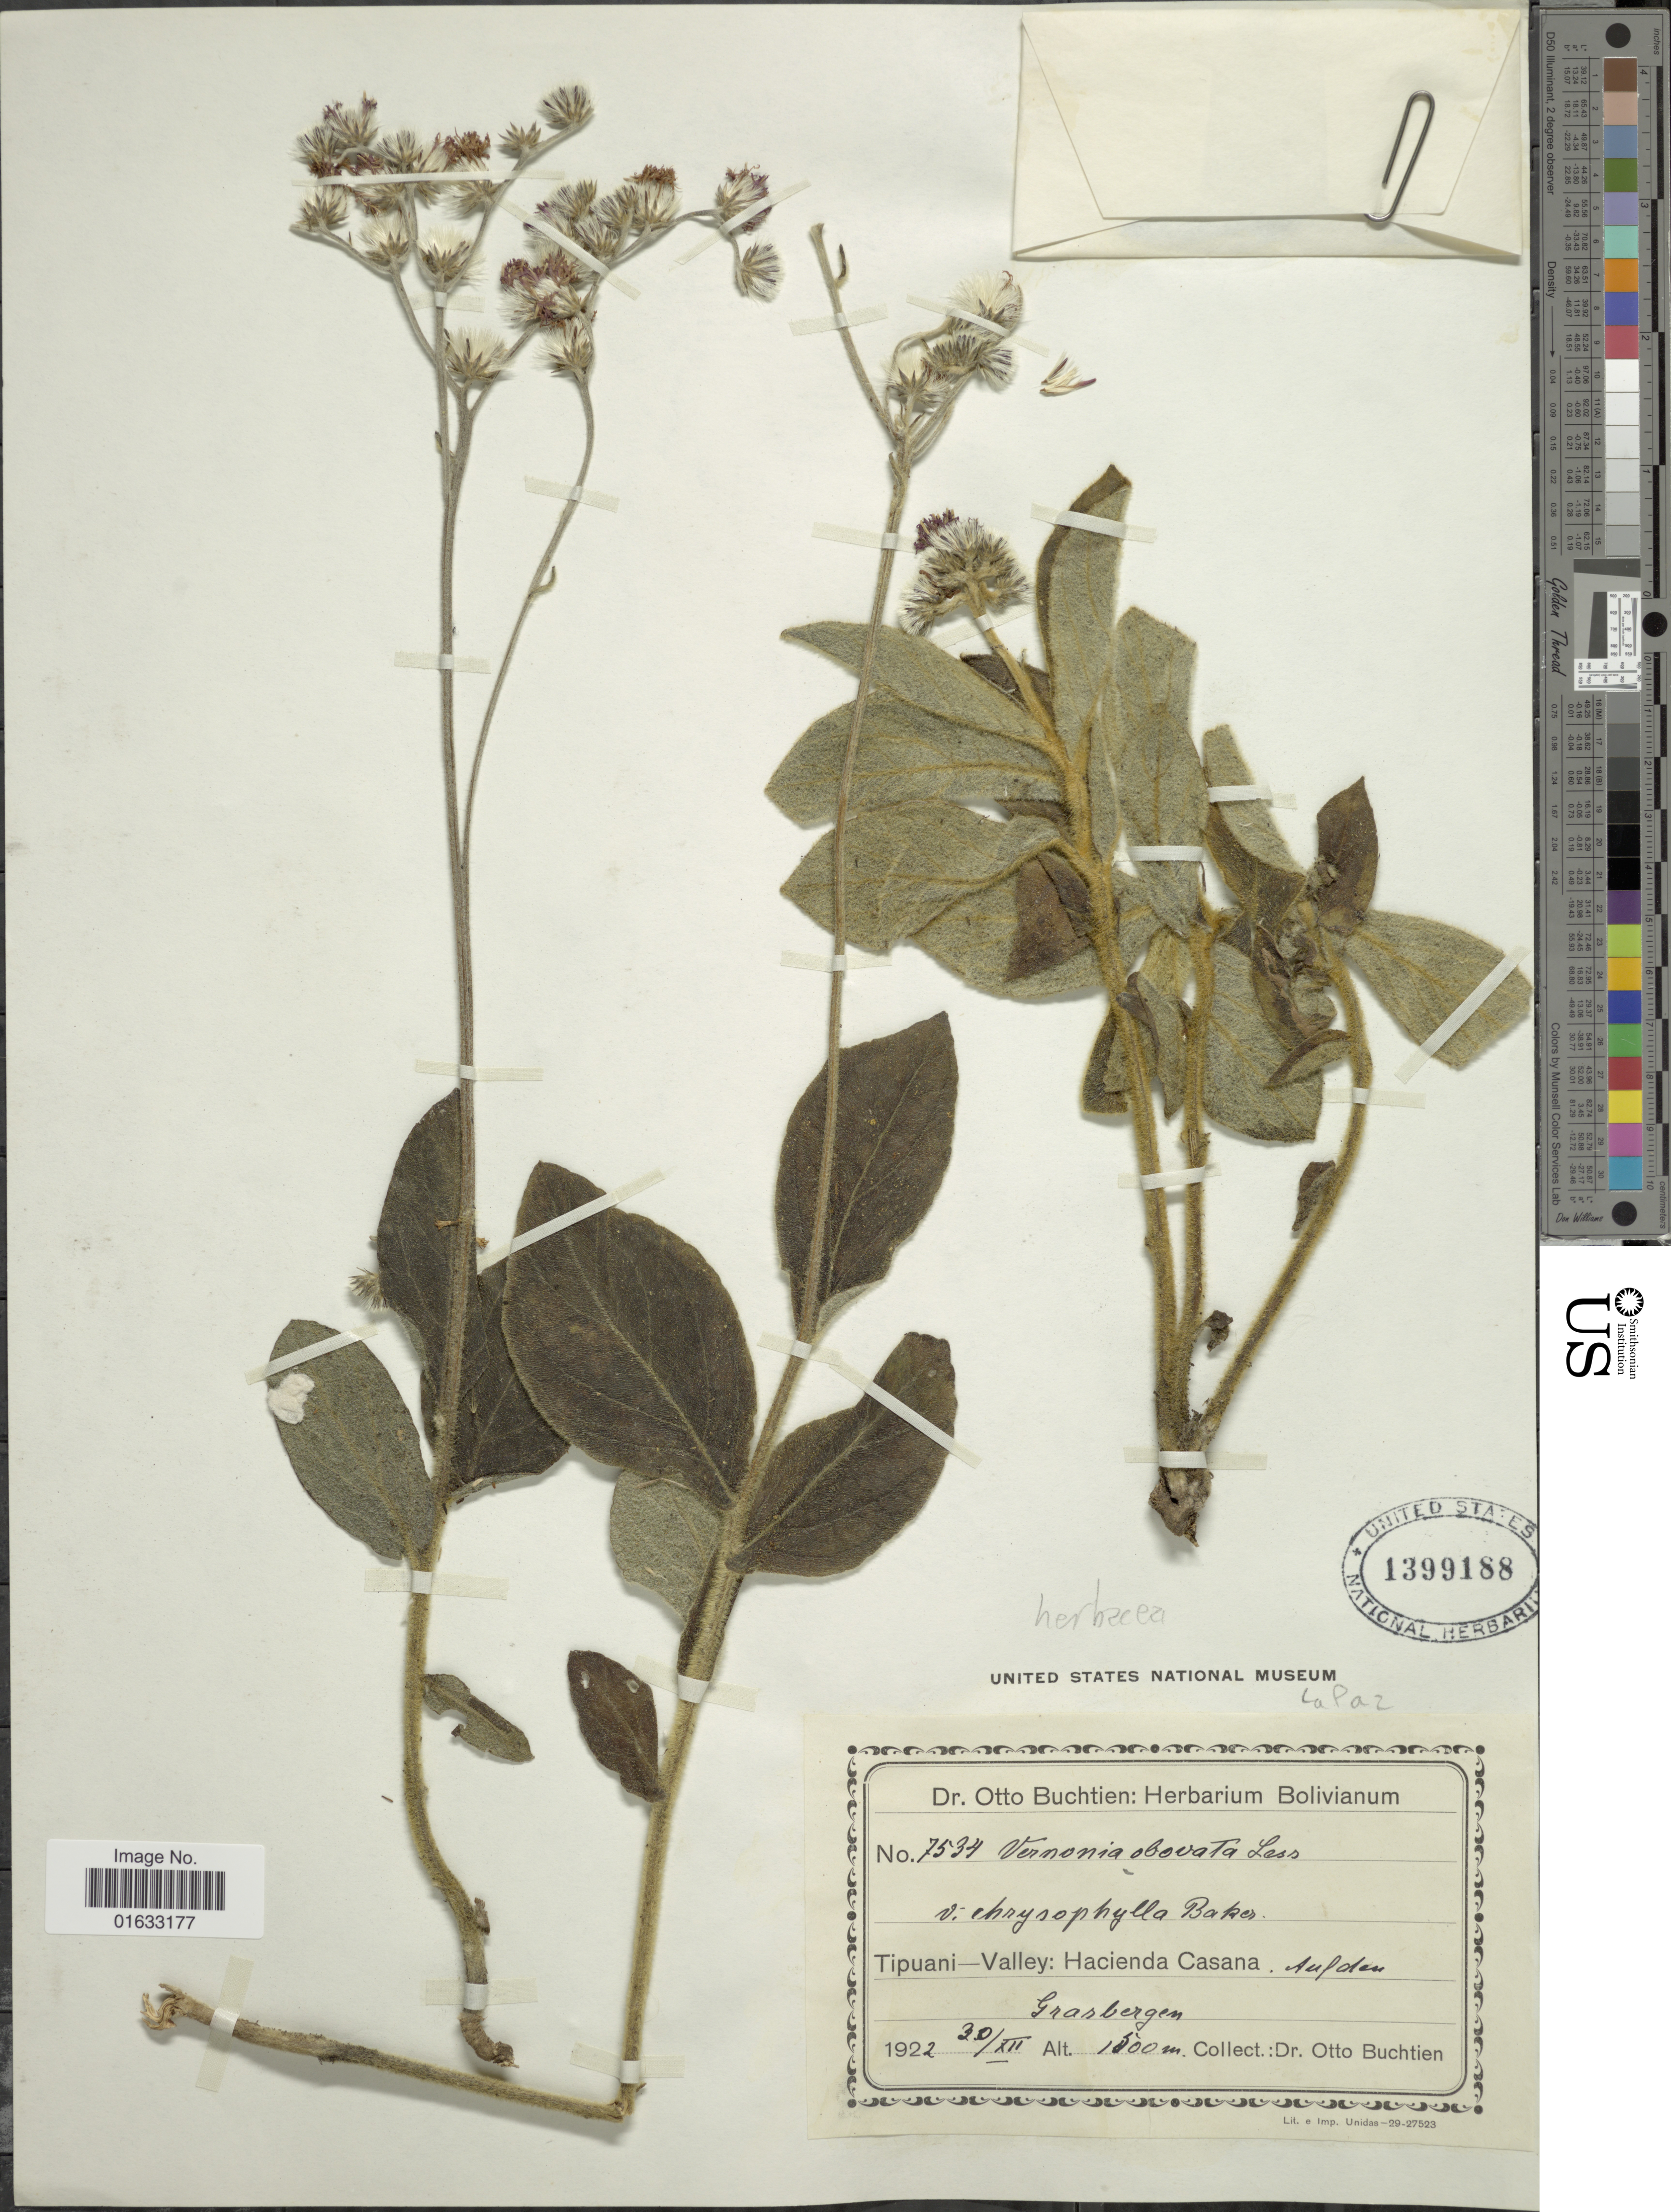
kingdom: Plantae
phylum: Tracheophyta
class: Magnoliopsida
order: Asterales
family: Asteraceae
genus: Chrysolaena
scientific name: Chrysolaena herbacea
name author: (Vell.) H. Rob.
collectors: O. Buchtien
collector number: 7534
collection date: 1922-12-30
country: Bolivia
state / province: La Paz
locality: Tipuani - Valley, Hacienda Casana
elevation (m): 1500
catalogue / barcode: US 1399188